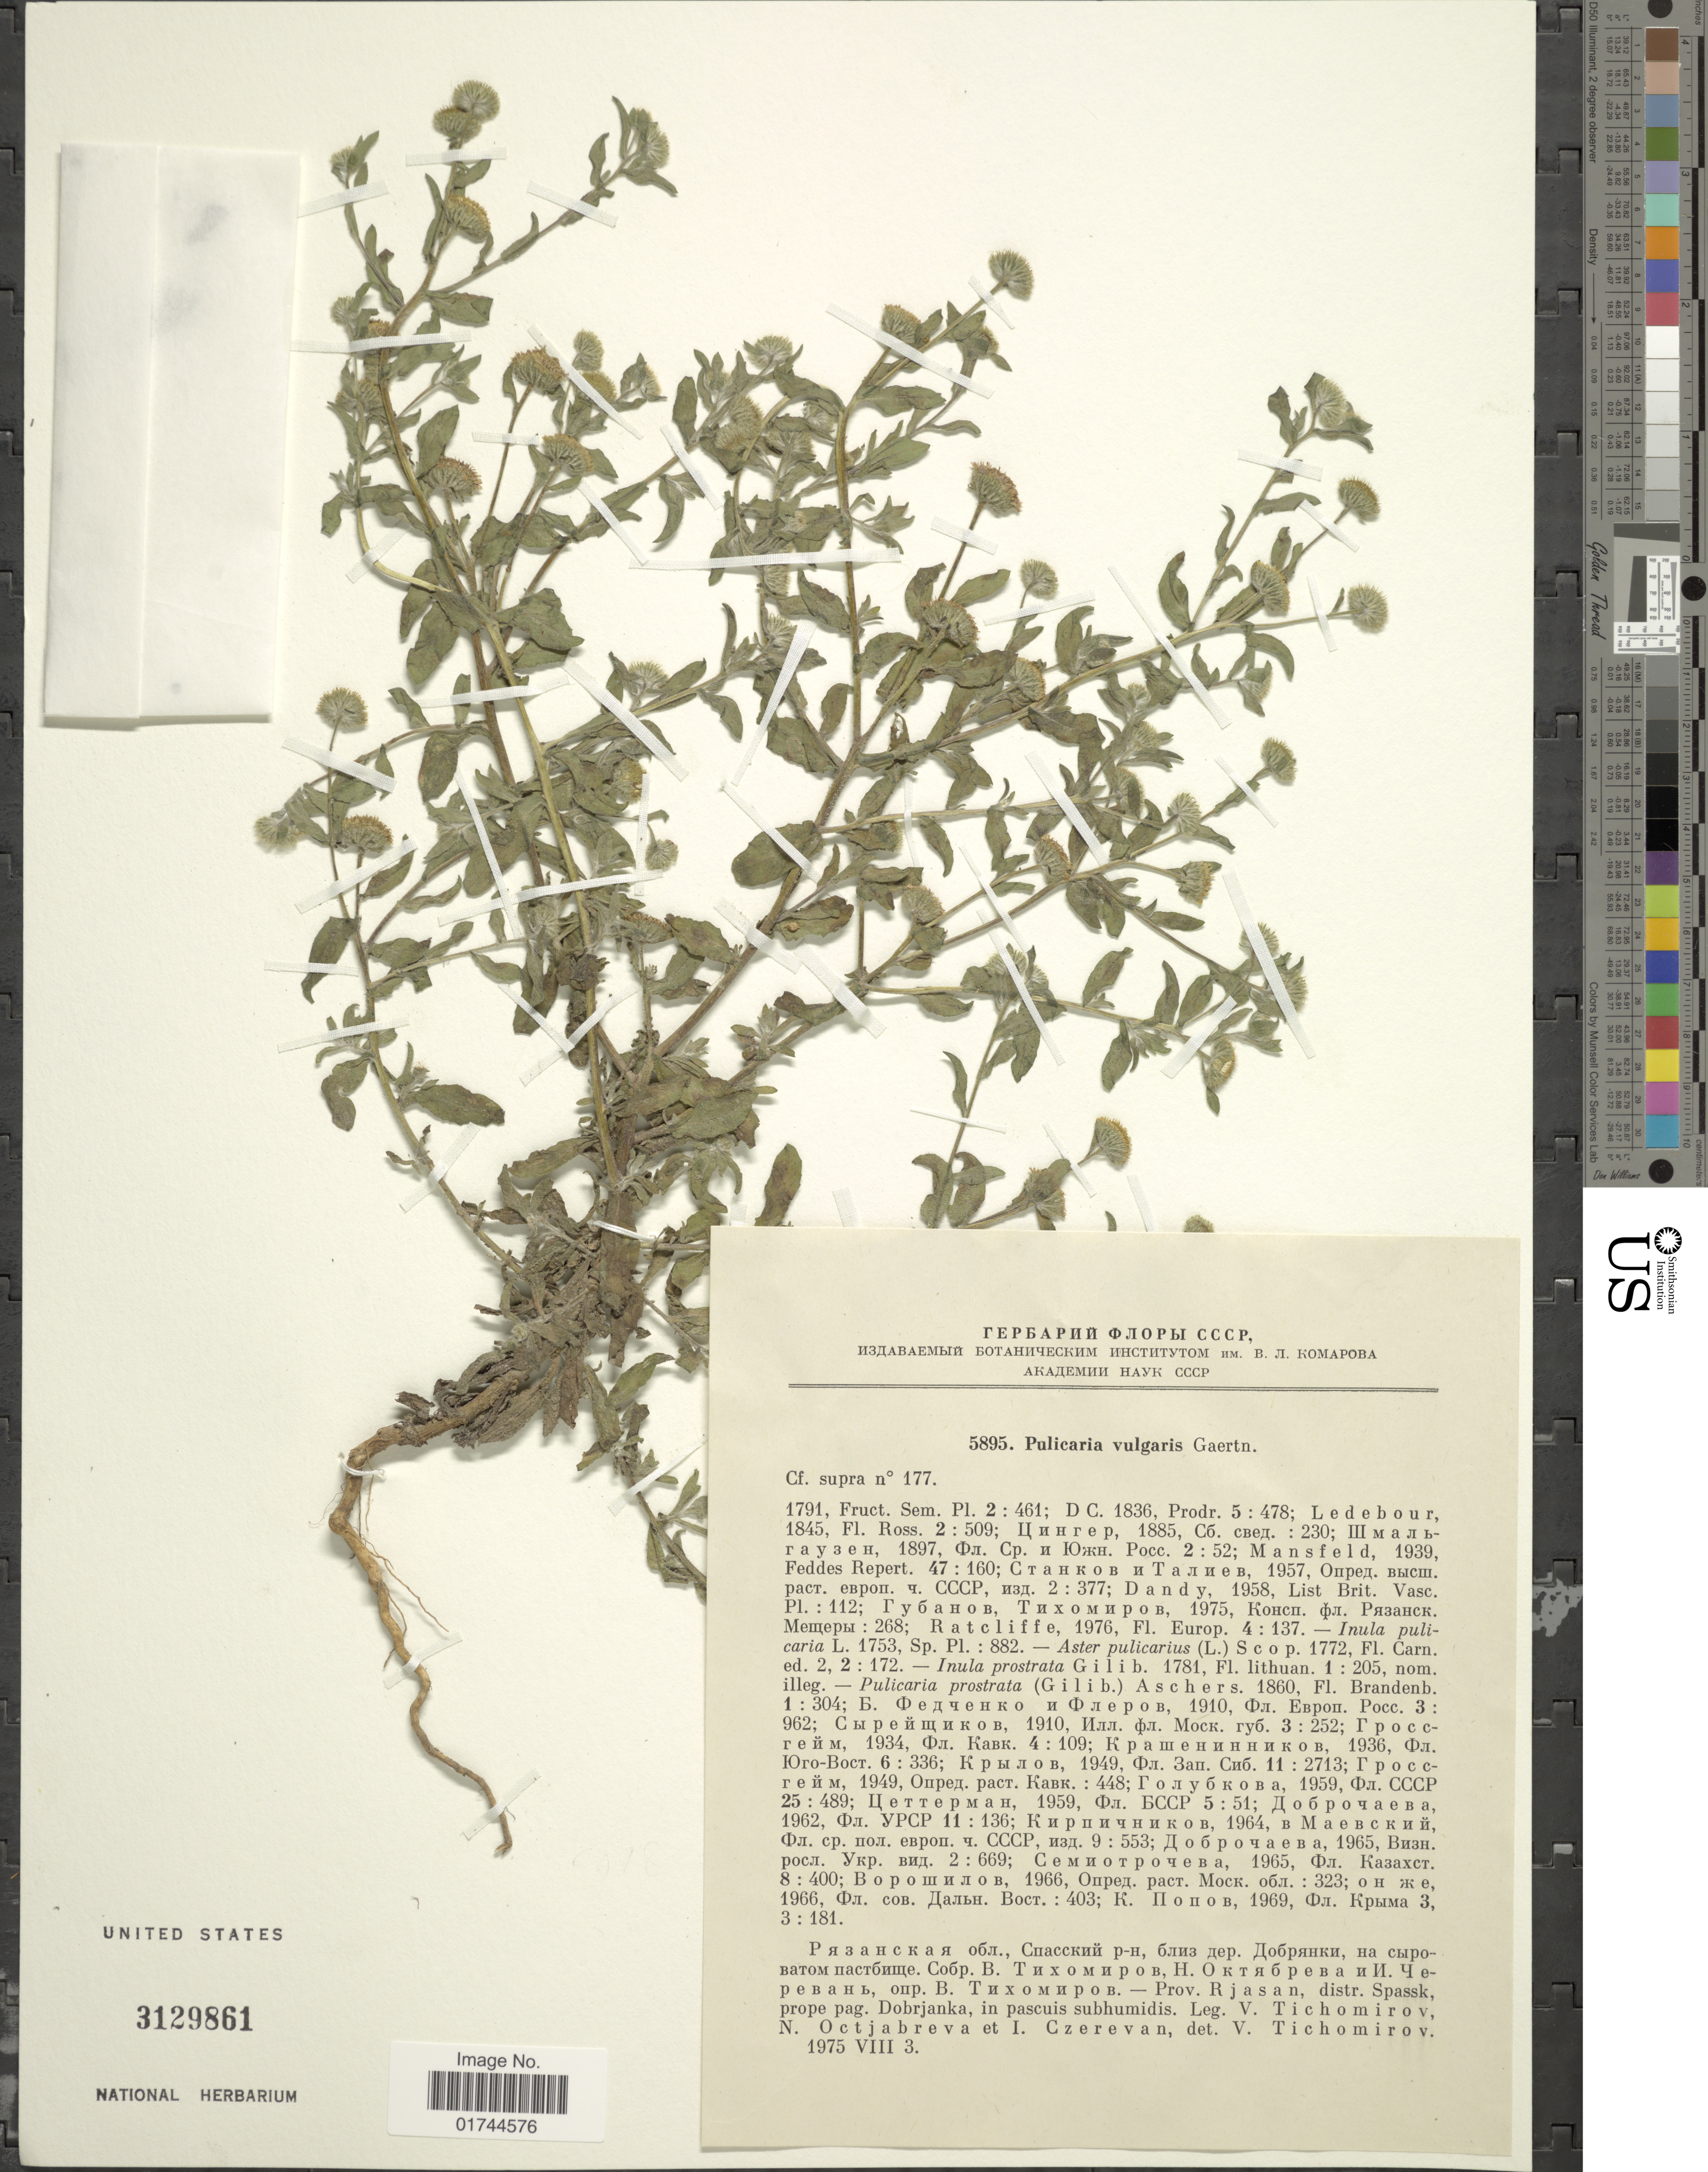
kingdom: Plantae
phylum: Tracheophyta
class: Magnoliopsida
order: Asterales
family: Asteraceae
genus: Pulicaria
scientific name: Pulicaria vulgaris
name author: Gaertn.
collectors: V. Tichomirov, N. Octjabreva & I. Czerevan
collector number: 5895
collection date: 1975-08-03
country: Russian Federation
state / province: Ryazan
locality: Prov. Rjasan, distr. Spassk, prope pag. Dobrjanka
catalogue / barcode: US 3129861